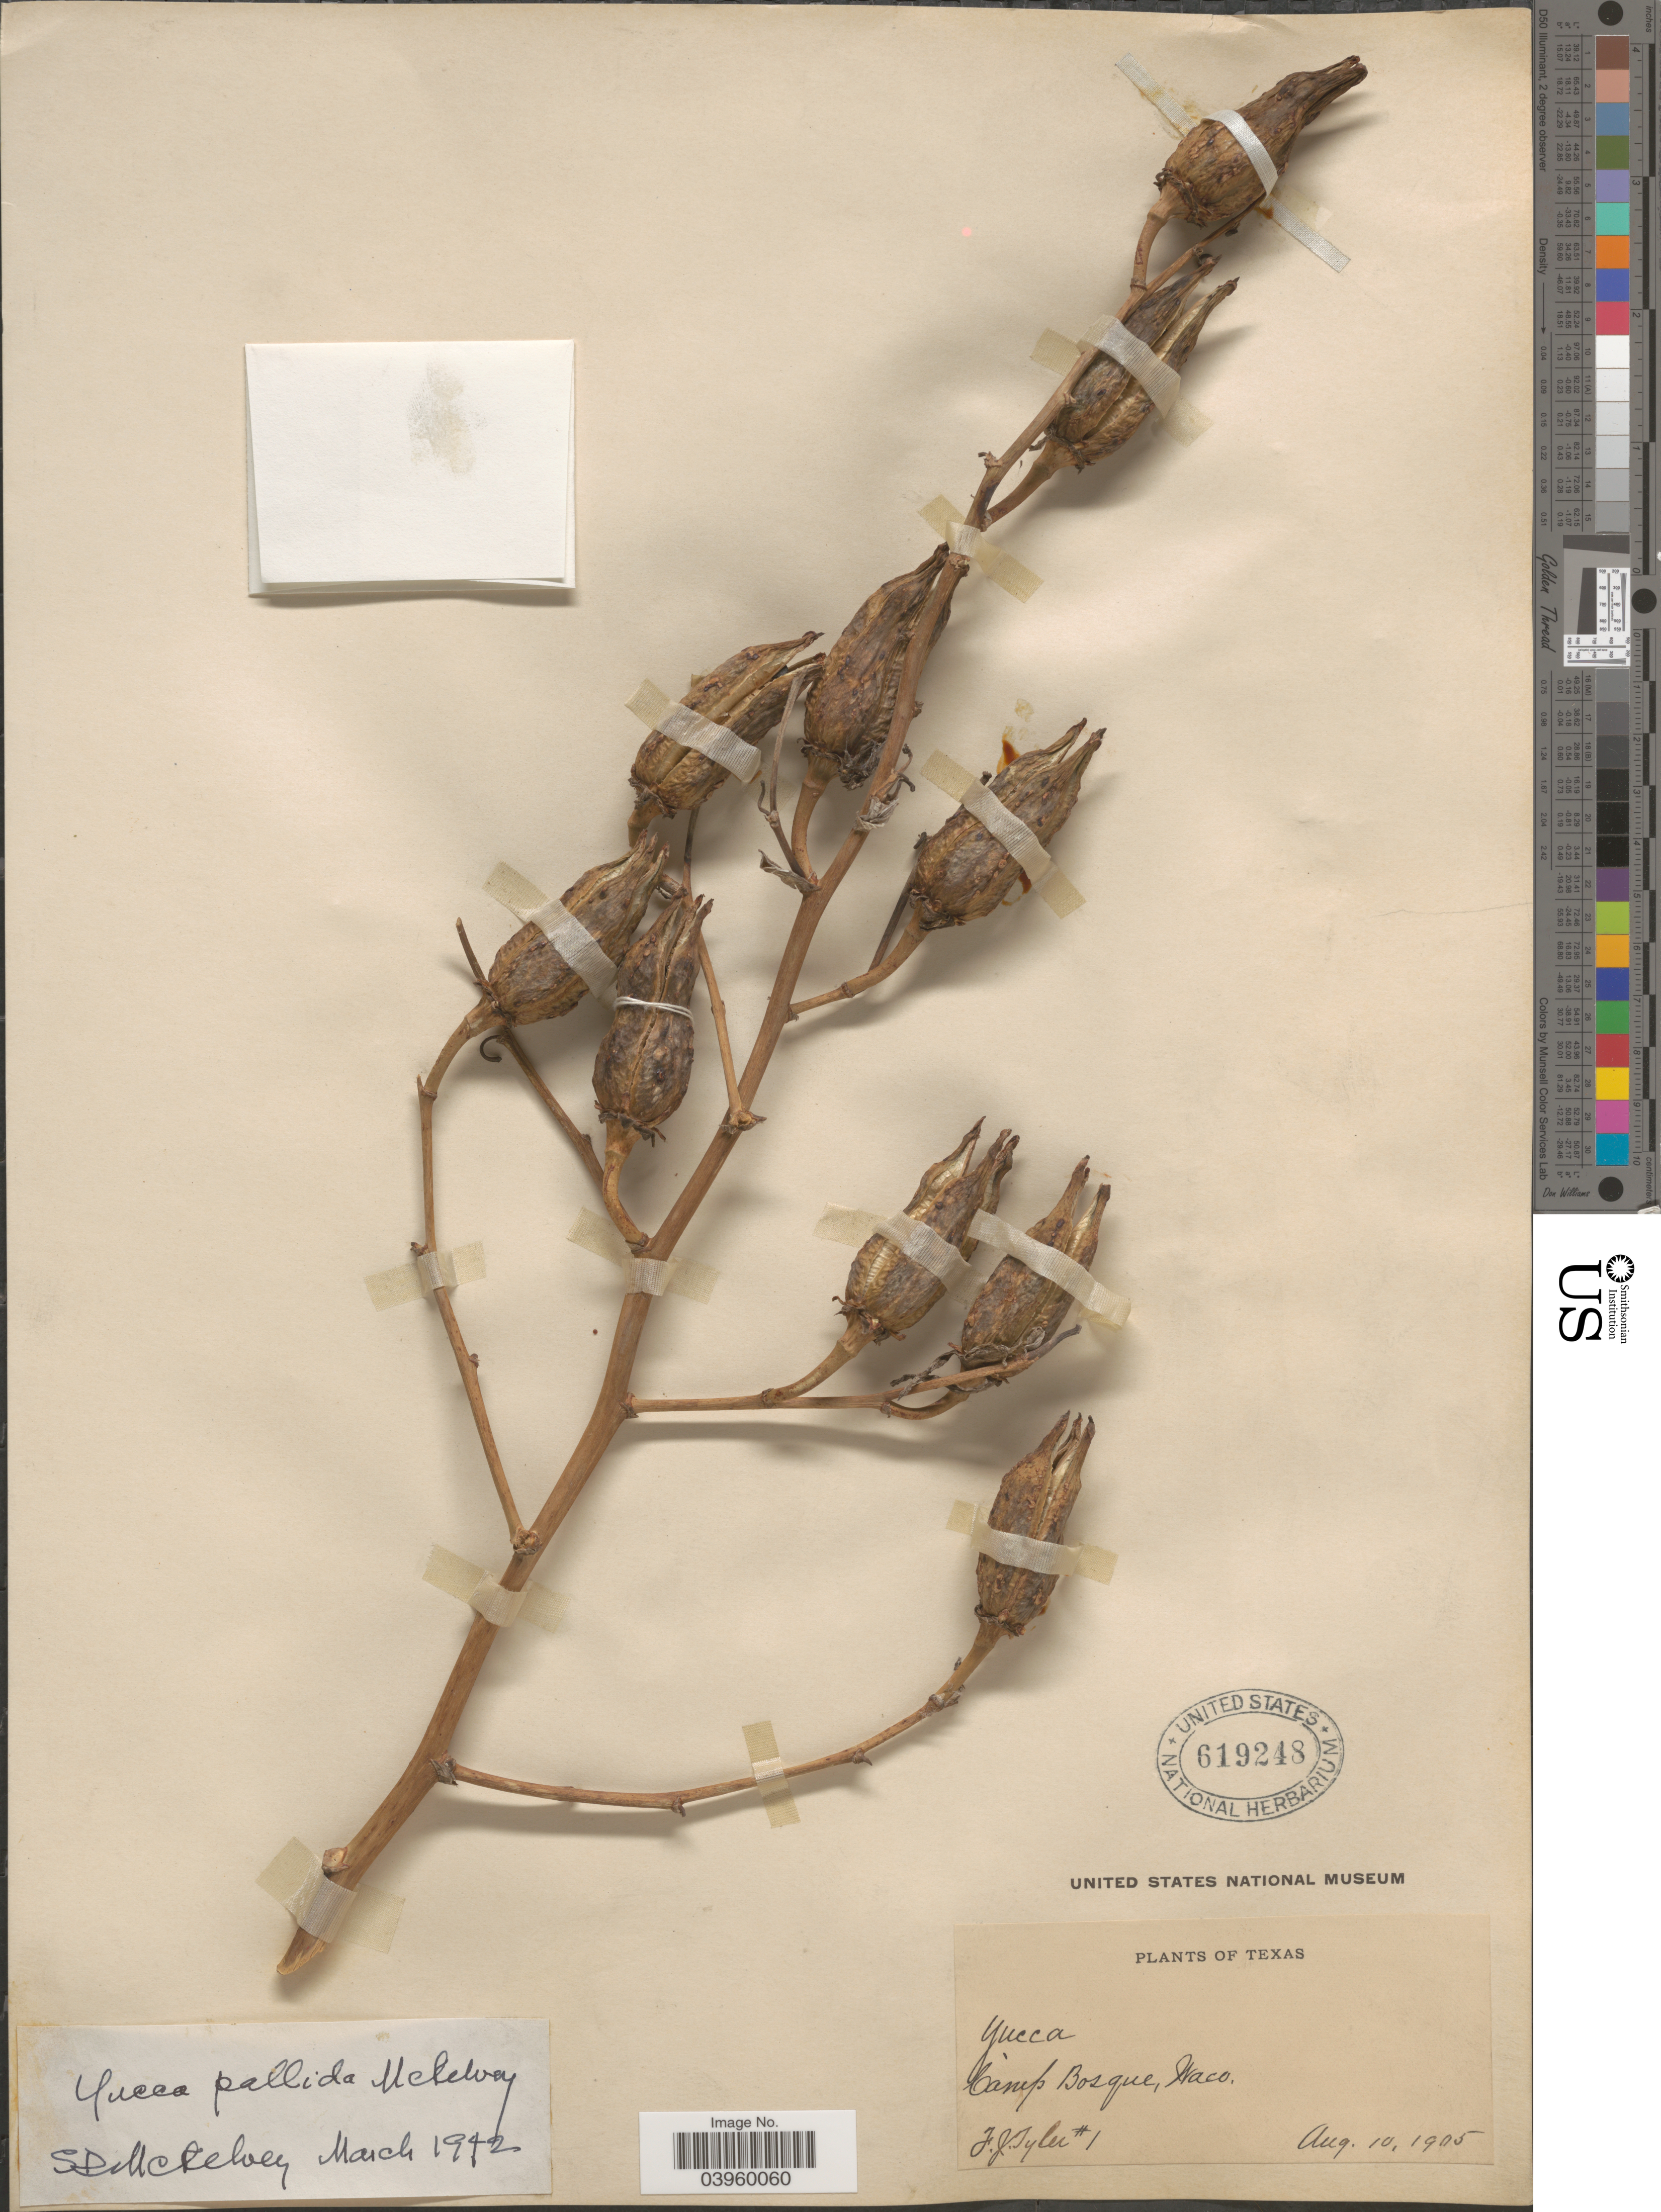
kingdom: Plantae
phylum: Tracheophyta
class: Liliopsida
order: Asparagales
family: Asparagaceae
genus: Yucca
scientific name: Yucca pallida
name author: McKelvey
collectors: F. Tyler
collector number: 1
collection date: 1905-08-10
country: United States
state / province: Texas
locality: Camp Bosque, Waco.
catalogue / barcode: US 619248